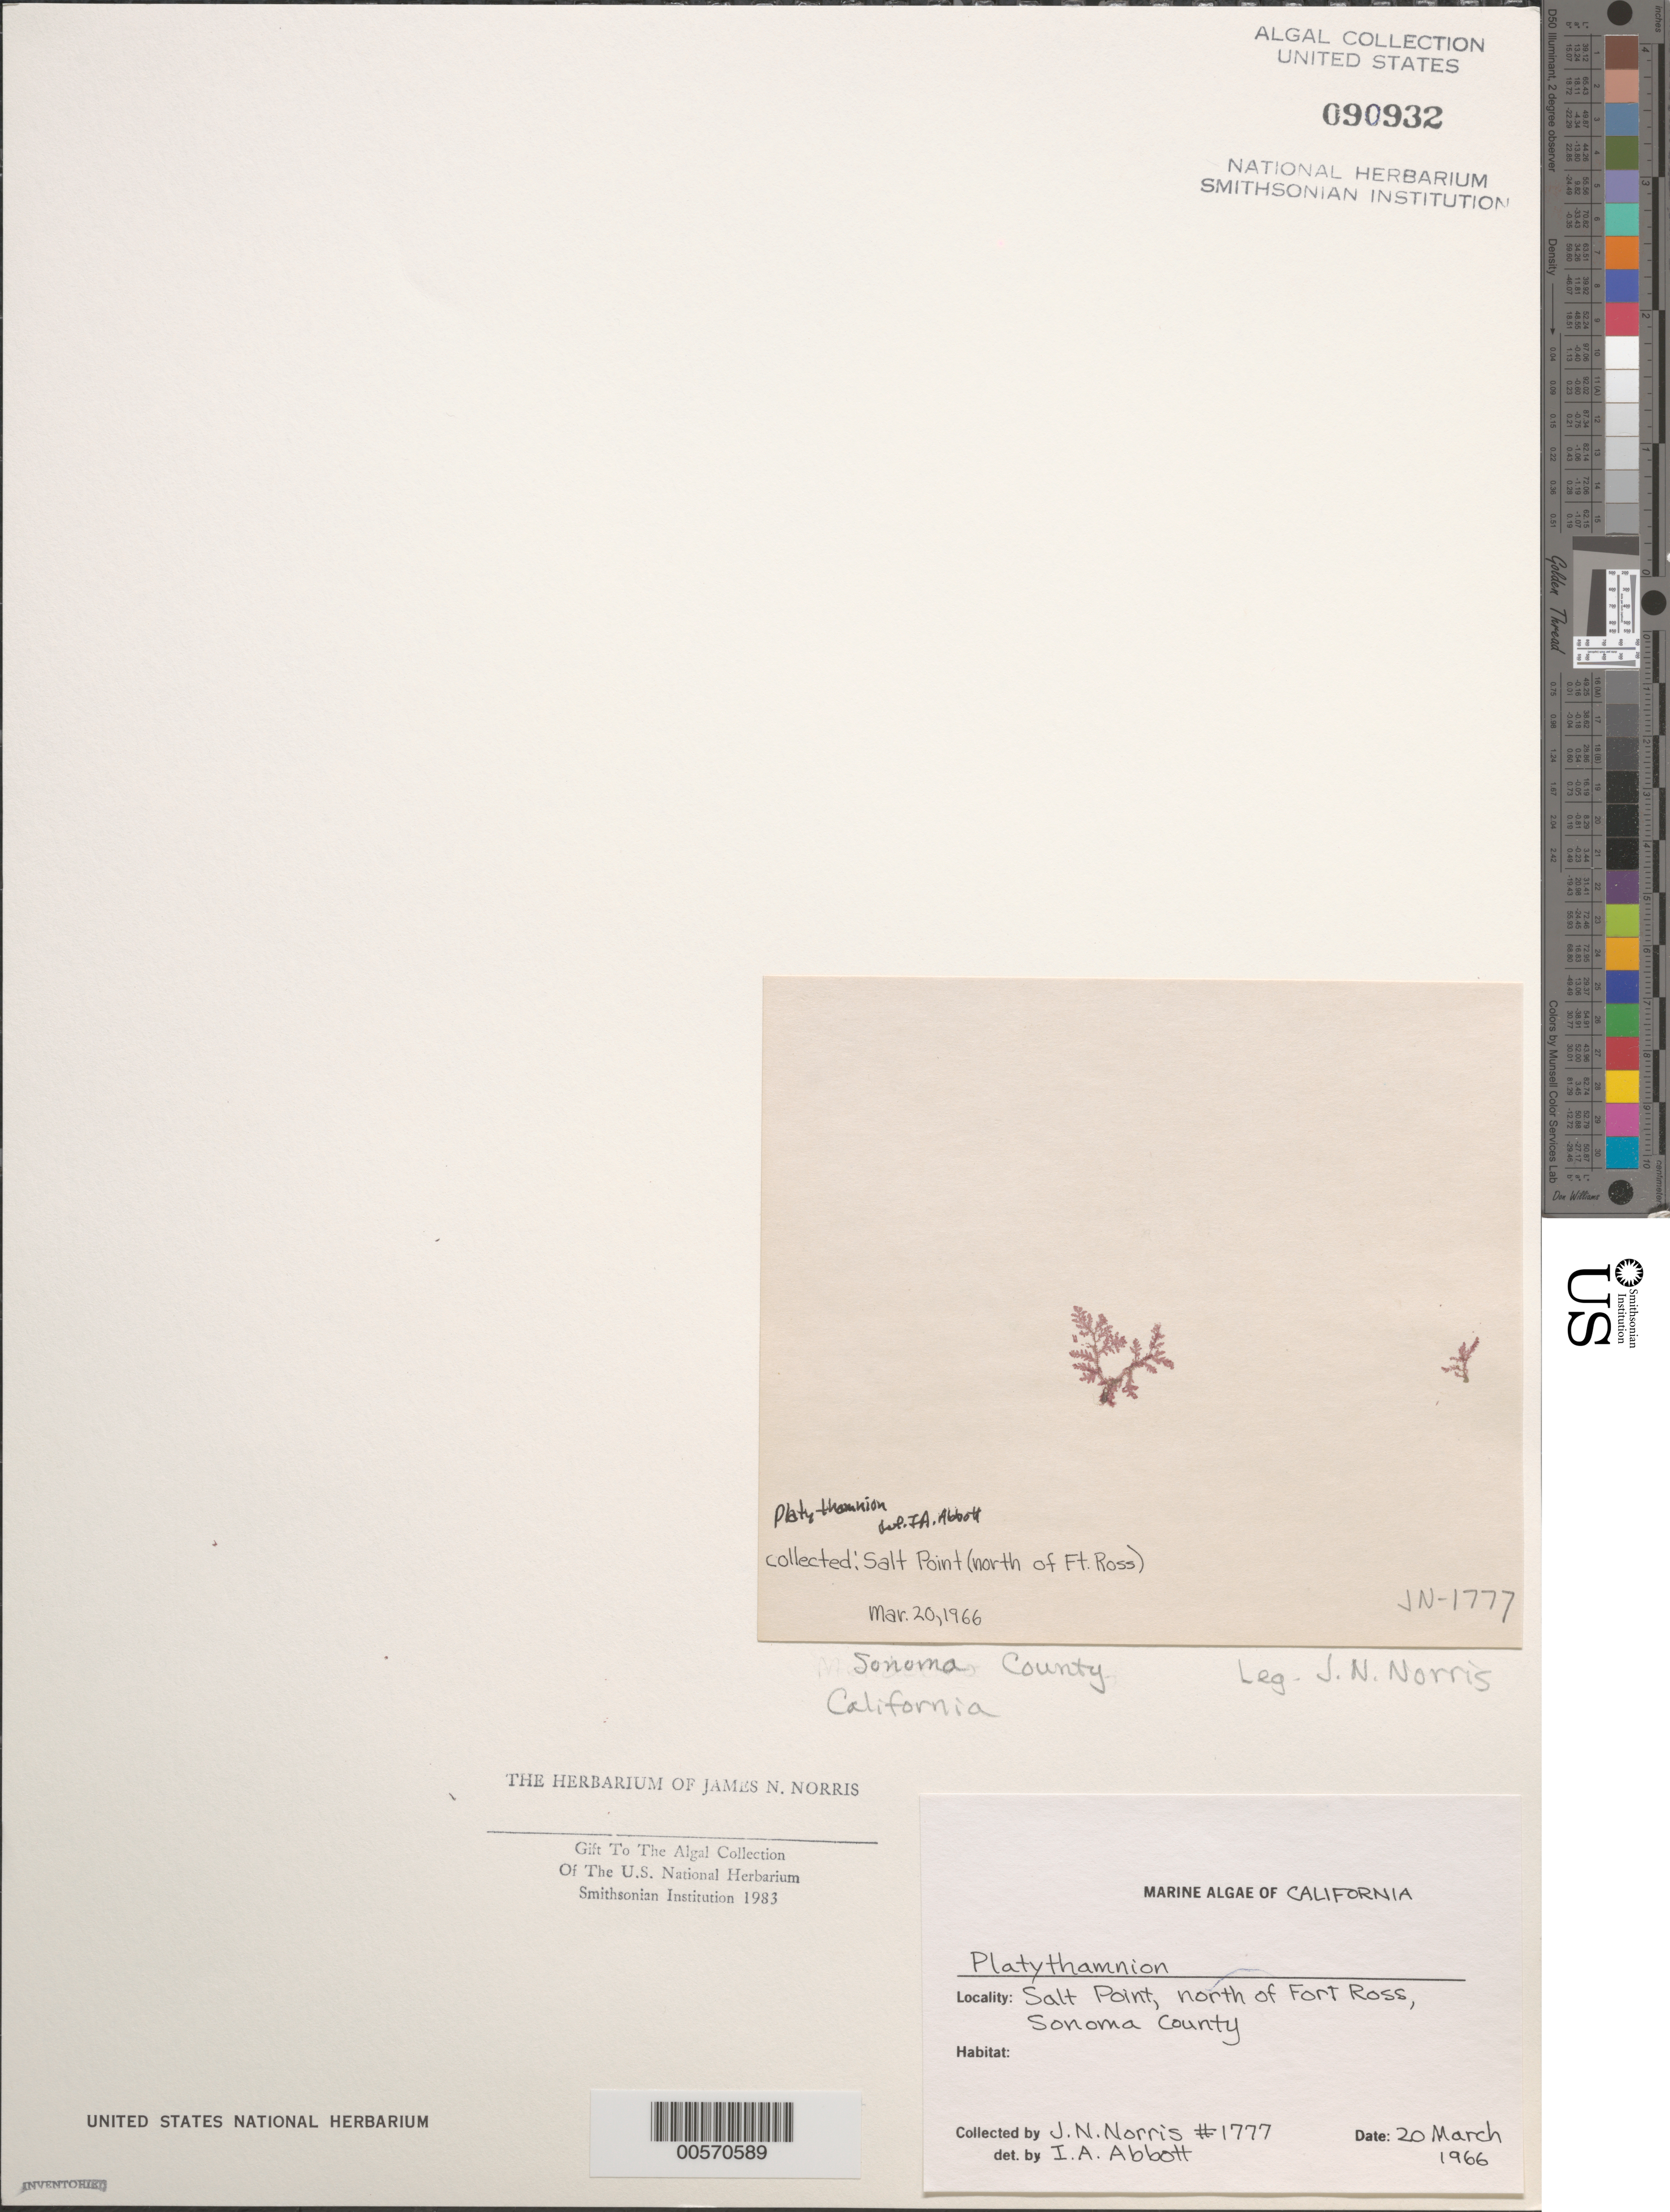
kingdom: Plantae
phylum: Rhodophyta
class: Florideophyceae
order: Ceramiales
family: Ceramiaceae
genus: Platythamnion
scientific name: Platythamnion sp.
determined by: Abbott, Isabella A.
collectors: J. N. Norris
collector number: JN-1777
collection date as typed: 20 Mar 1966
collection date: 1966-03-20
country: United States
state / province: California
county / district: Sonoma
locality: Salt Point, north of Fort Ross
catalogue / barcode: US 90932